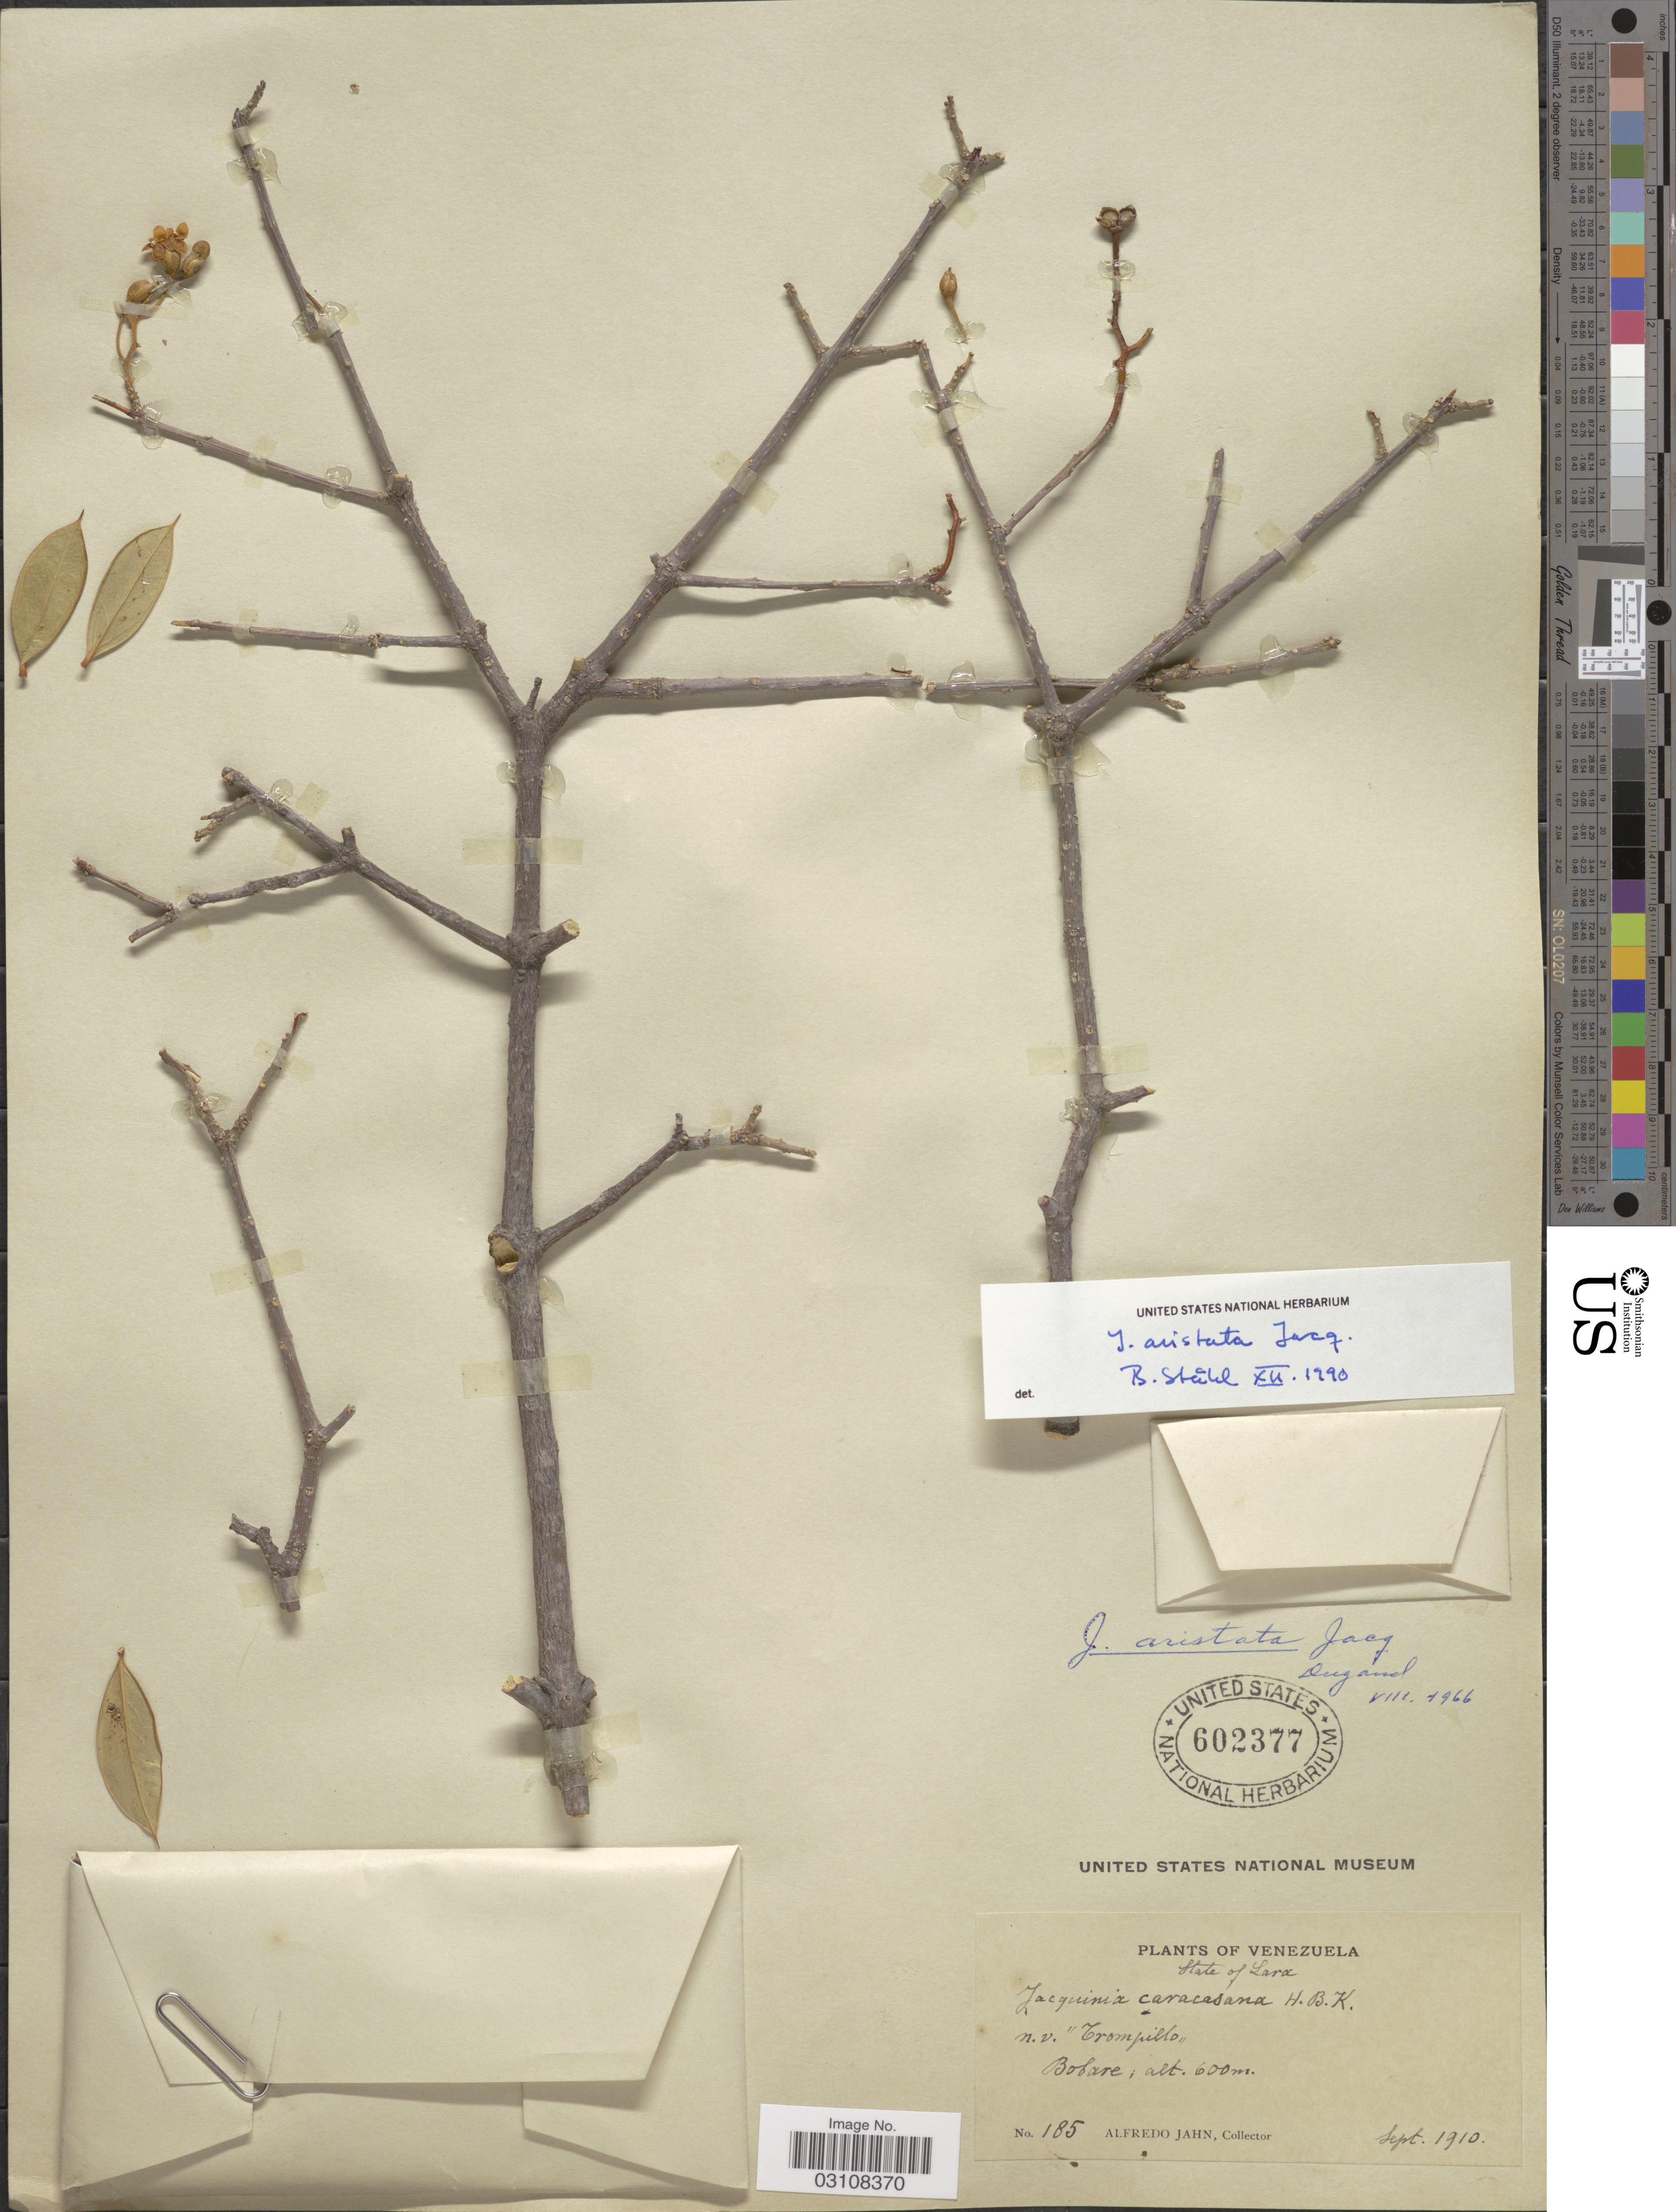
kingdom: Plantae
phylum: Tracheophyta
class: Magnoliopsida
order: Ericales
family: Primulaceae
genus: Bonellia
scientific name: Bonellia frutescens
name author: (Mill.) B. Ståhl & Källersjö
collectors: A. Jahn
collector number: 185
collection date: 1910-09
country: Venezuela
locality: Bobare.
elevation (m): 600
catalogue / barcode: US 602377